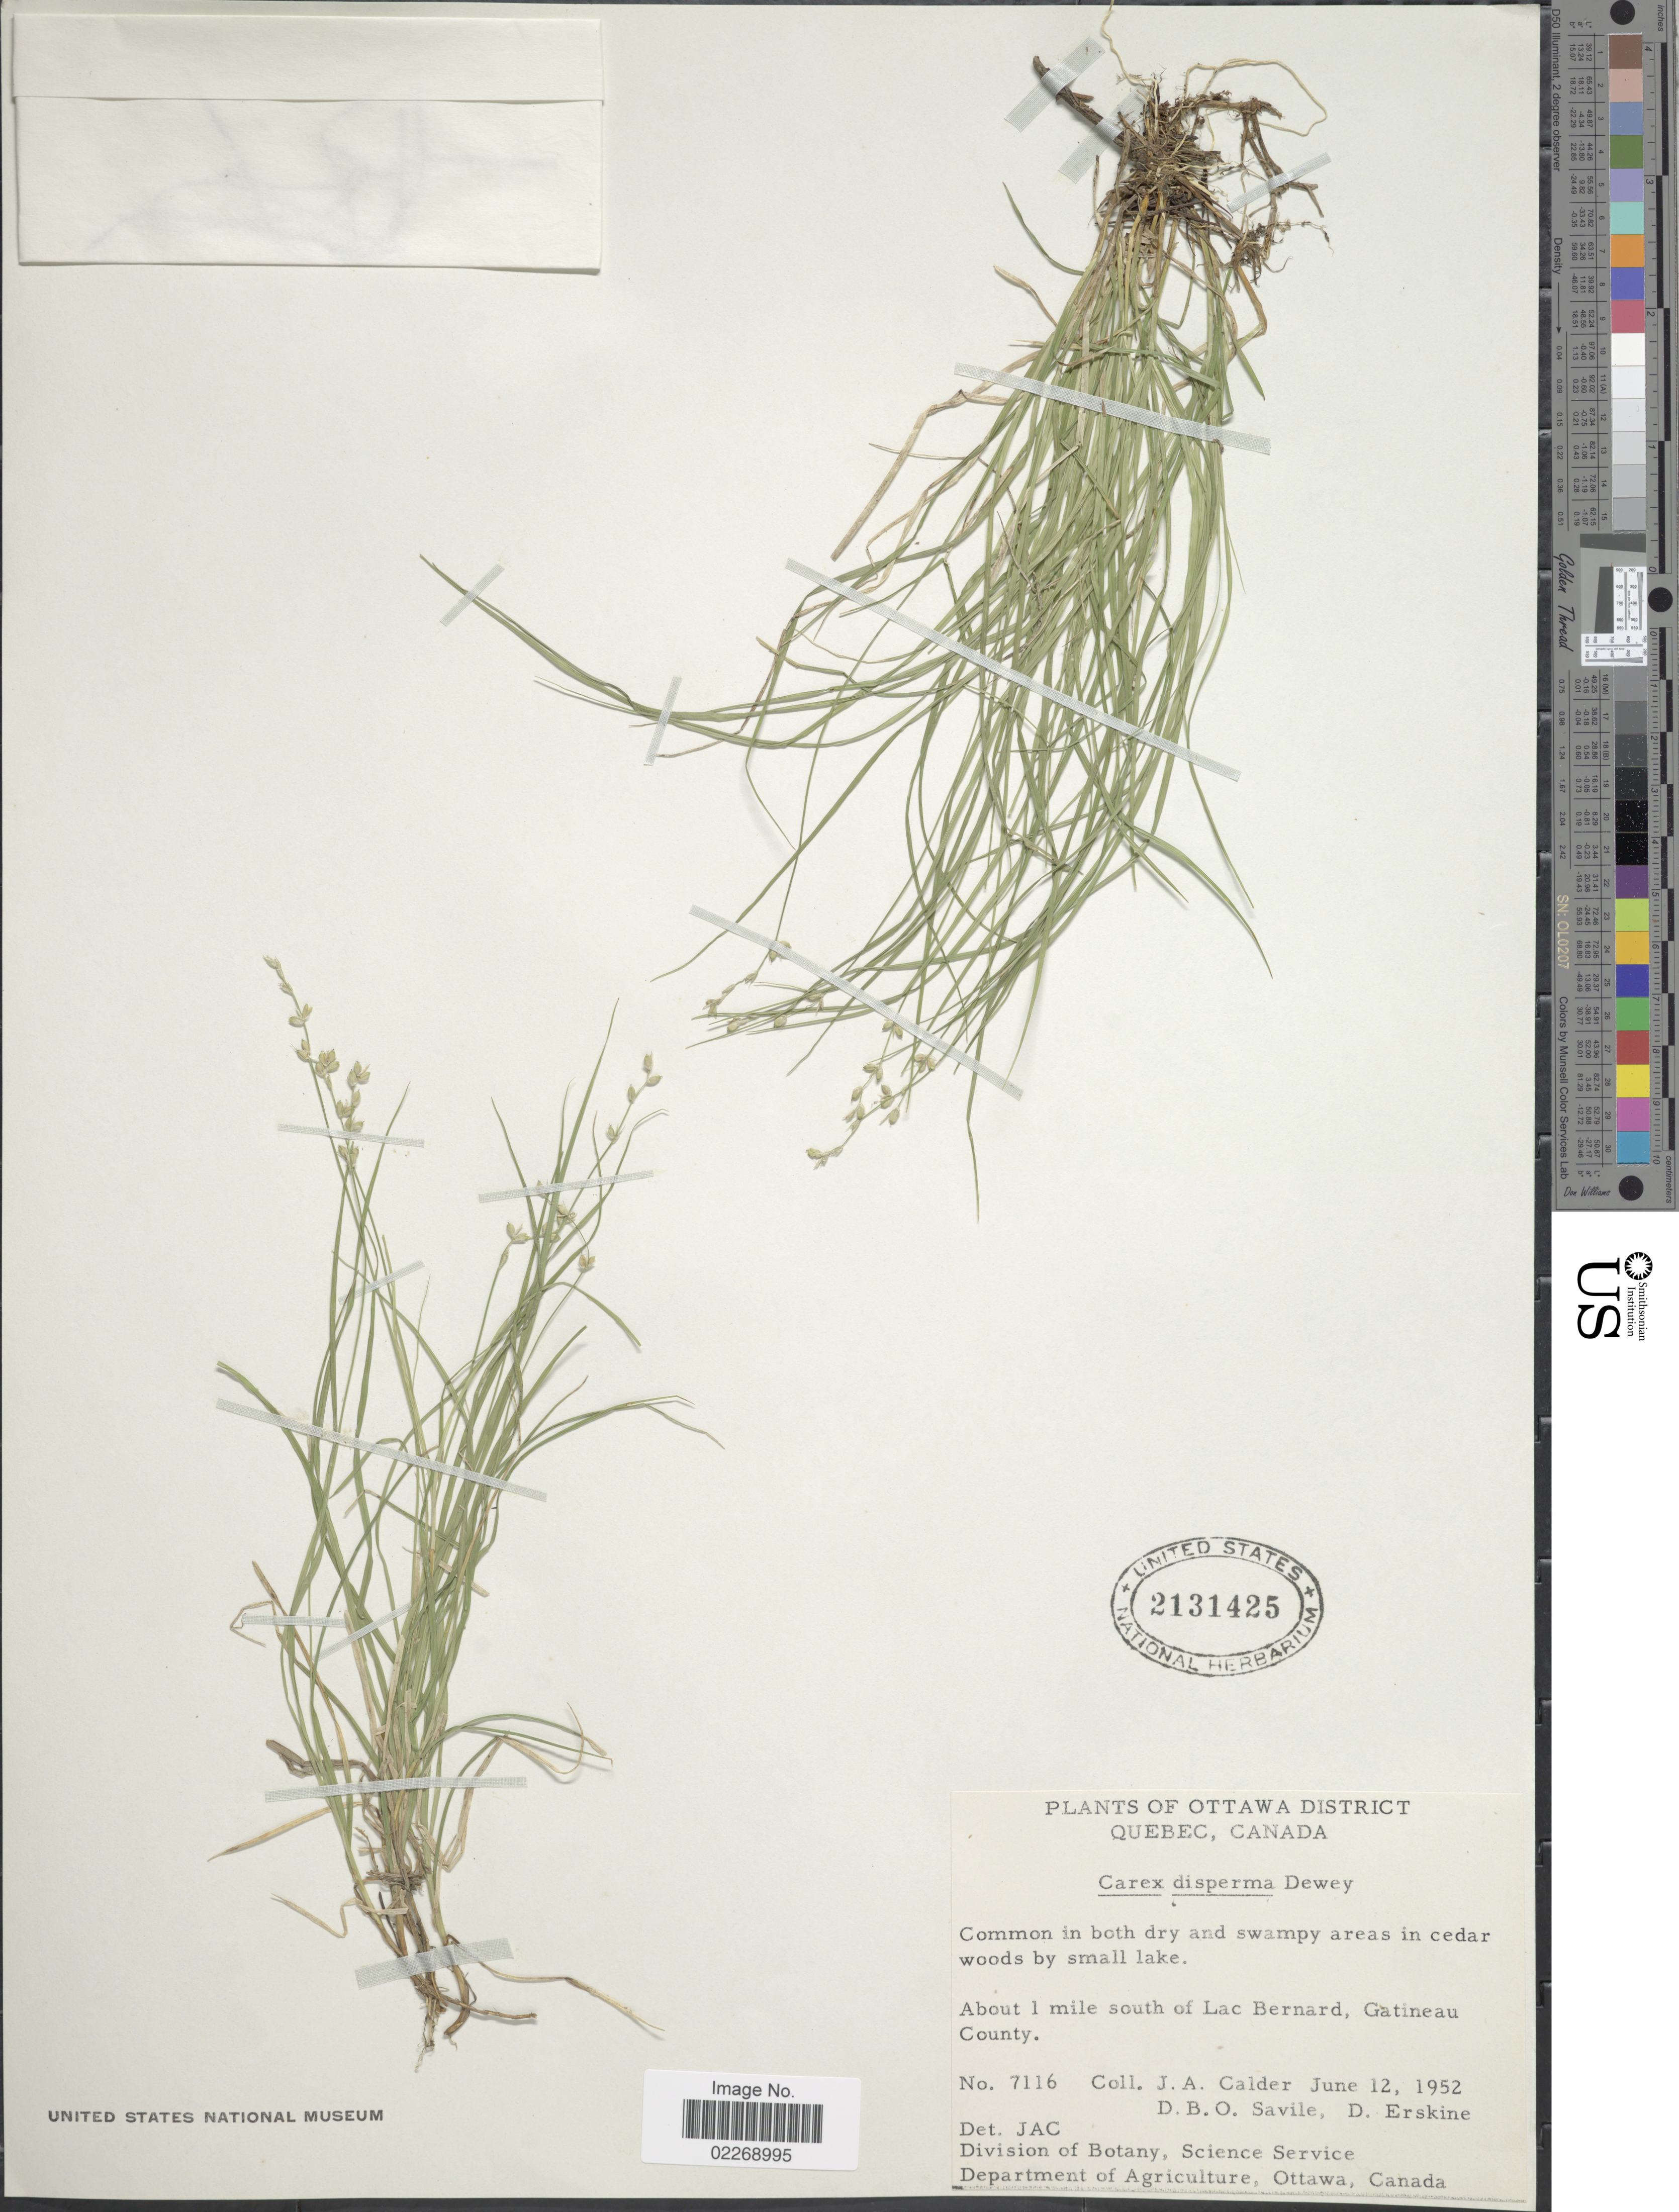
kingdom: Plantae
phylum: Tracheophyta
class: Liliopsida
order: Poales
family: Cyperaceae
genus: Carex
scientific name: Carex disperma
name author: Dewey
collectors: J. A. Calder, D. Savile & D. Erskine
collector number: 7116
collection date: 1952-06-12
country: Canada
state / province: Quebec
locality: Ottawa District, Common in both dry and swampy areas in cedar woods by small lake, About 1 mile south of Lac Bernard, Gatineau County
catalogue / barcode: US 2131425